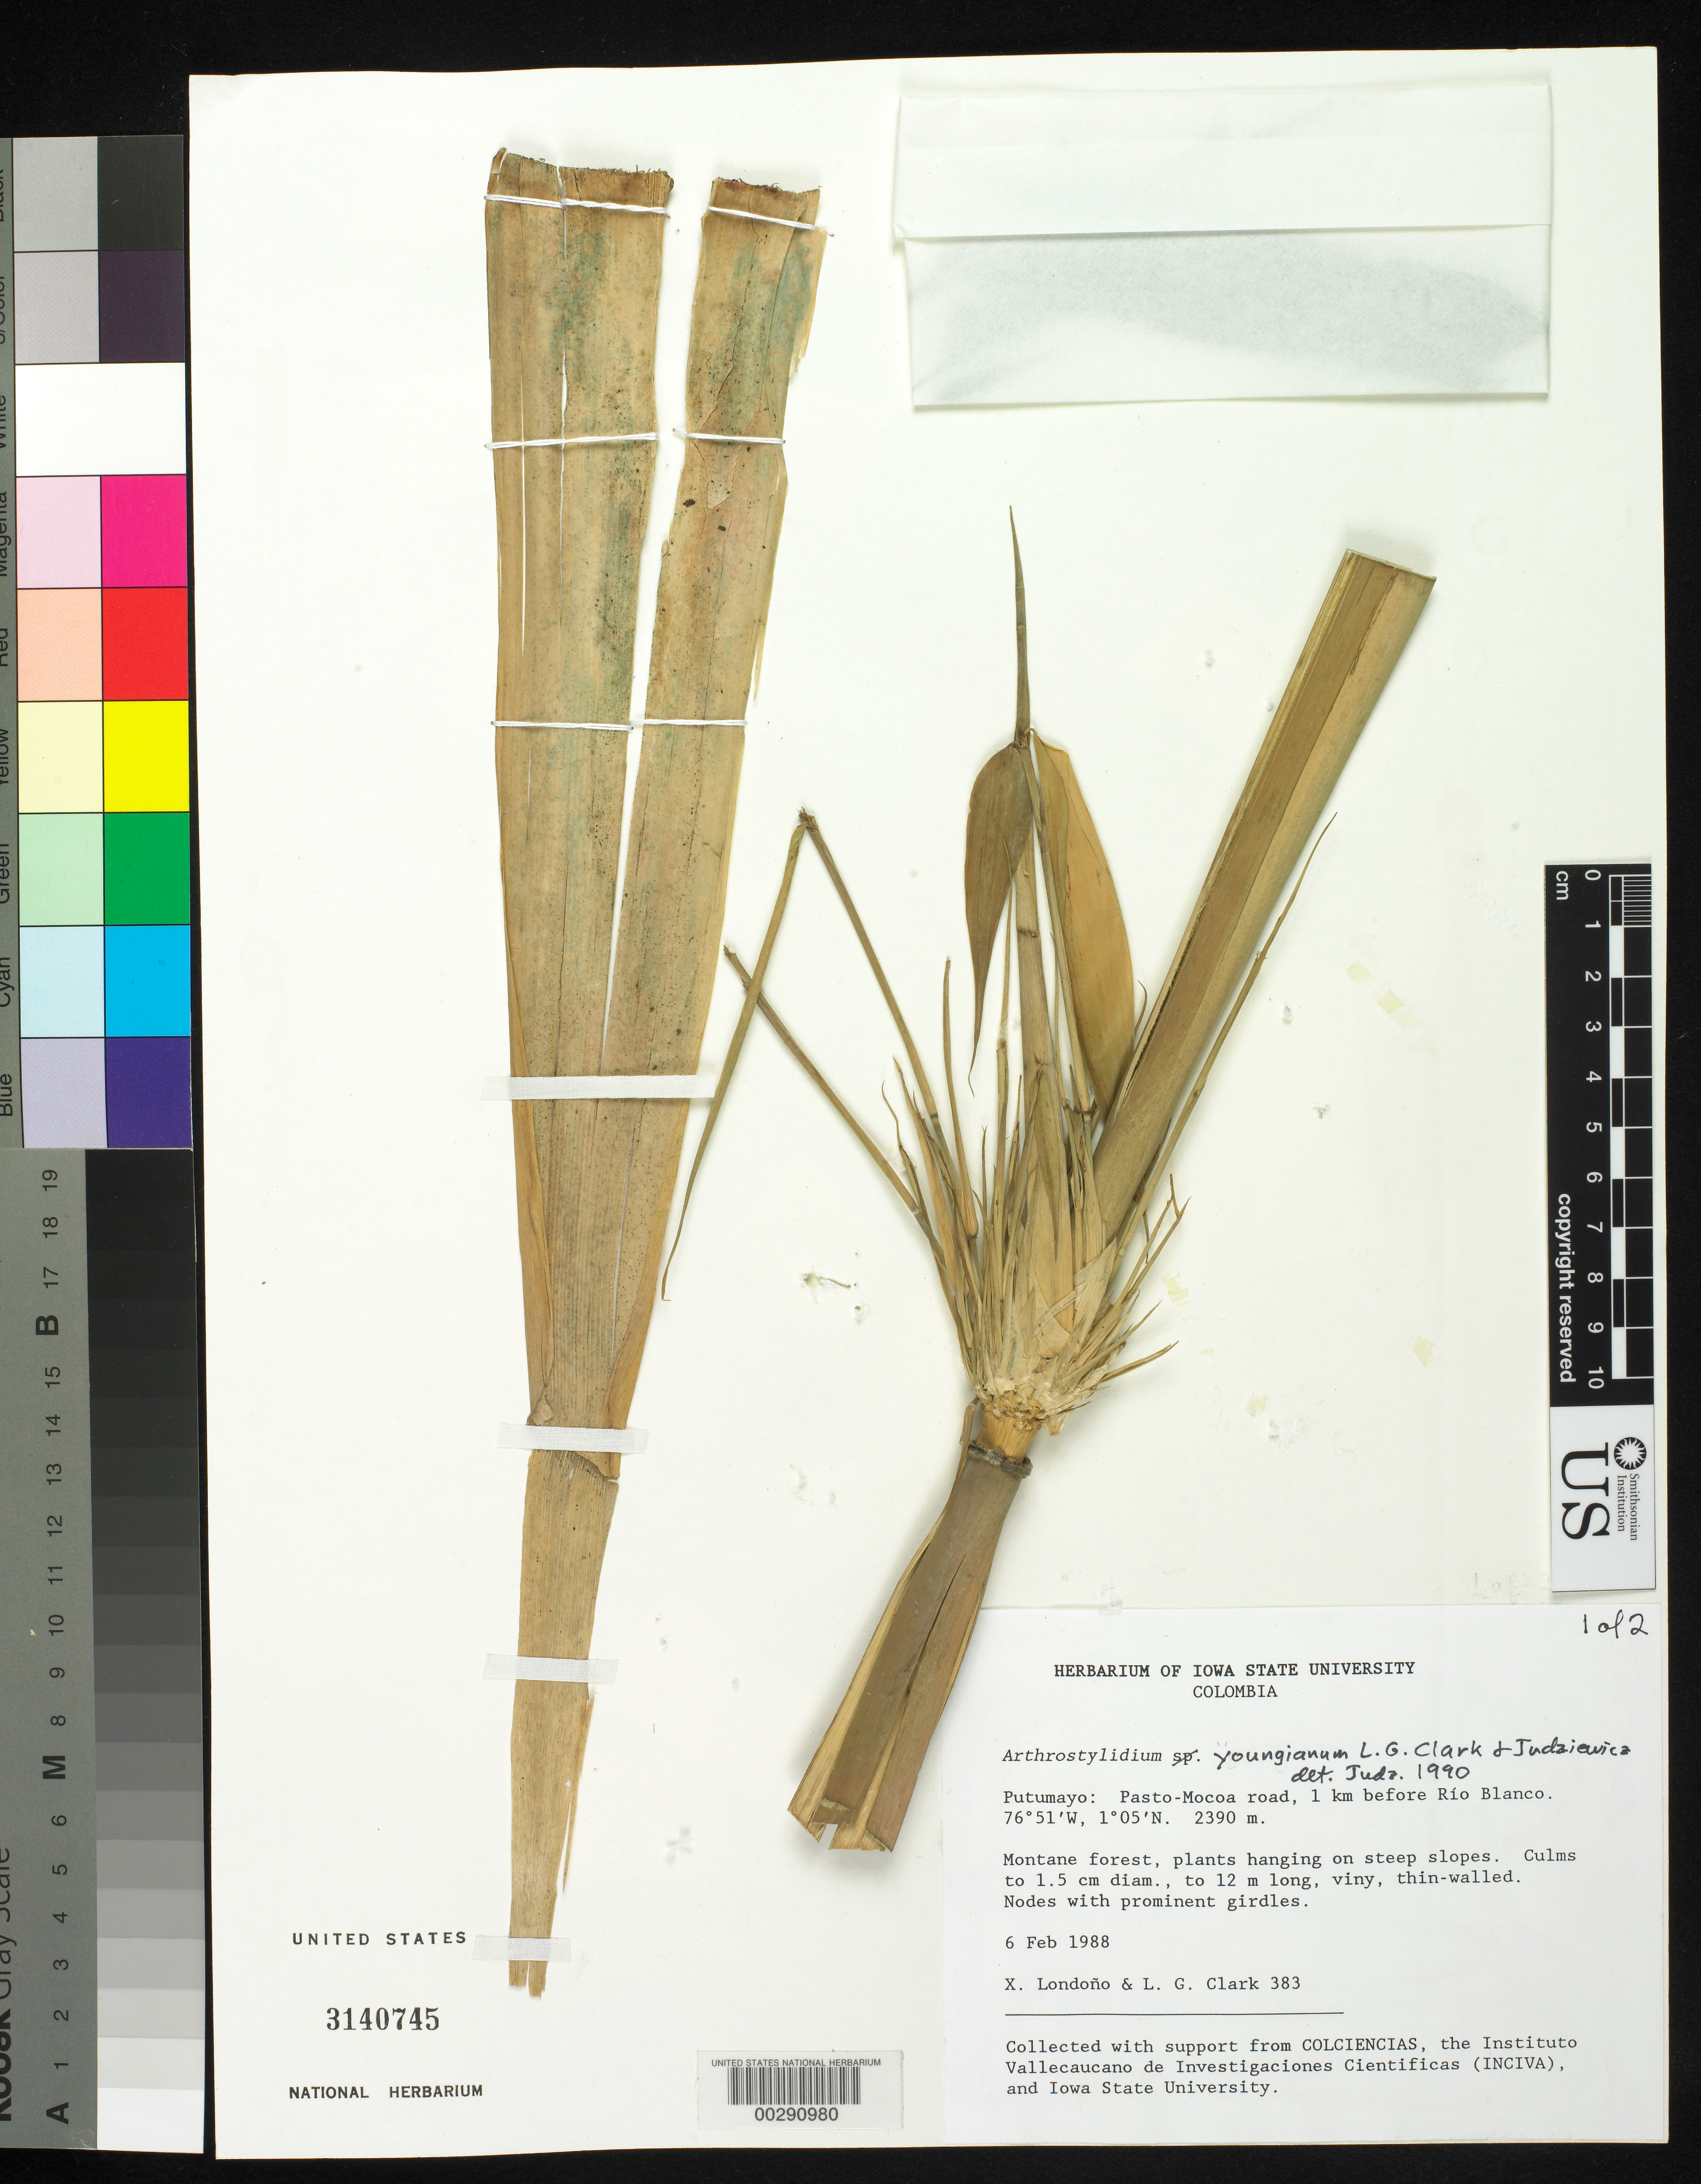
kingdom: Plantae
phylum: Tracheophyta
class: Liliopsida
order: Poales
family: Poaceae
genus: Arthrostylidium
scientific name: Arthrostylidium youngianum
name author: L.G. Clark & Judz.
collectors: X. Londoño & L. G. Clark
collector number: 383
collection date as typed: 06 Feb 1988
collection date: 1988-02-06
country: Colombia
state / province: Putumayo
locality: Pasto-Mocoa road, 1 km before Rio Blanco.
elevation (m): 2390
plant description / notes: Specimen was previously recorded as "holotype" but is a paratype (not annotated as type of any kind).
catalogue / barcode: US 3140745